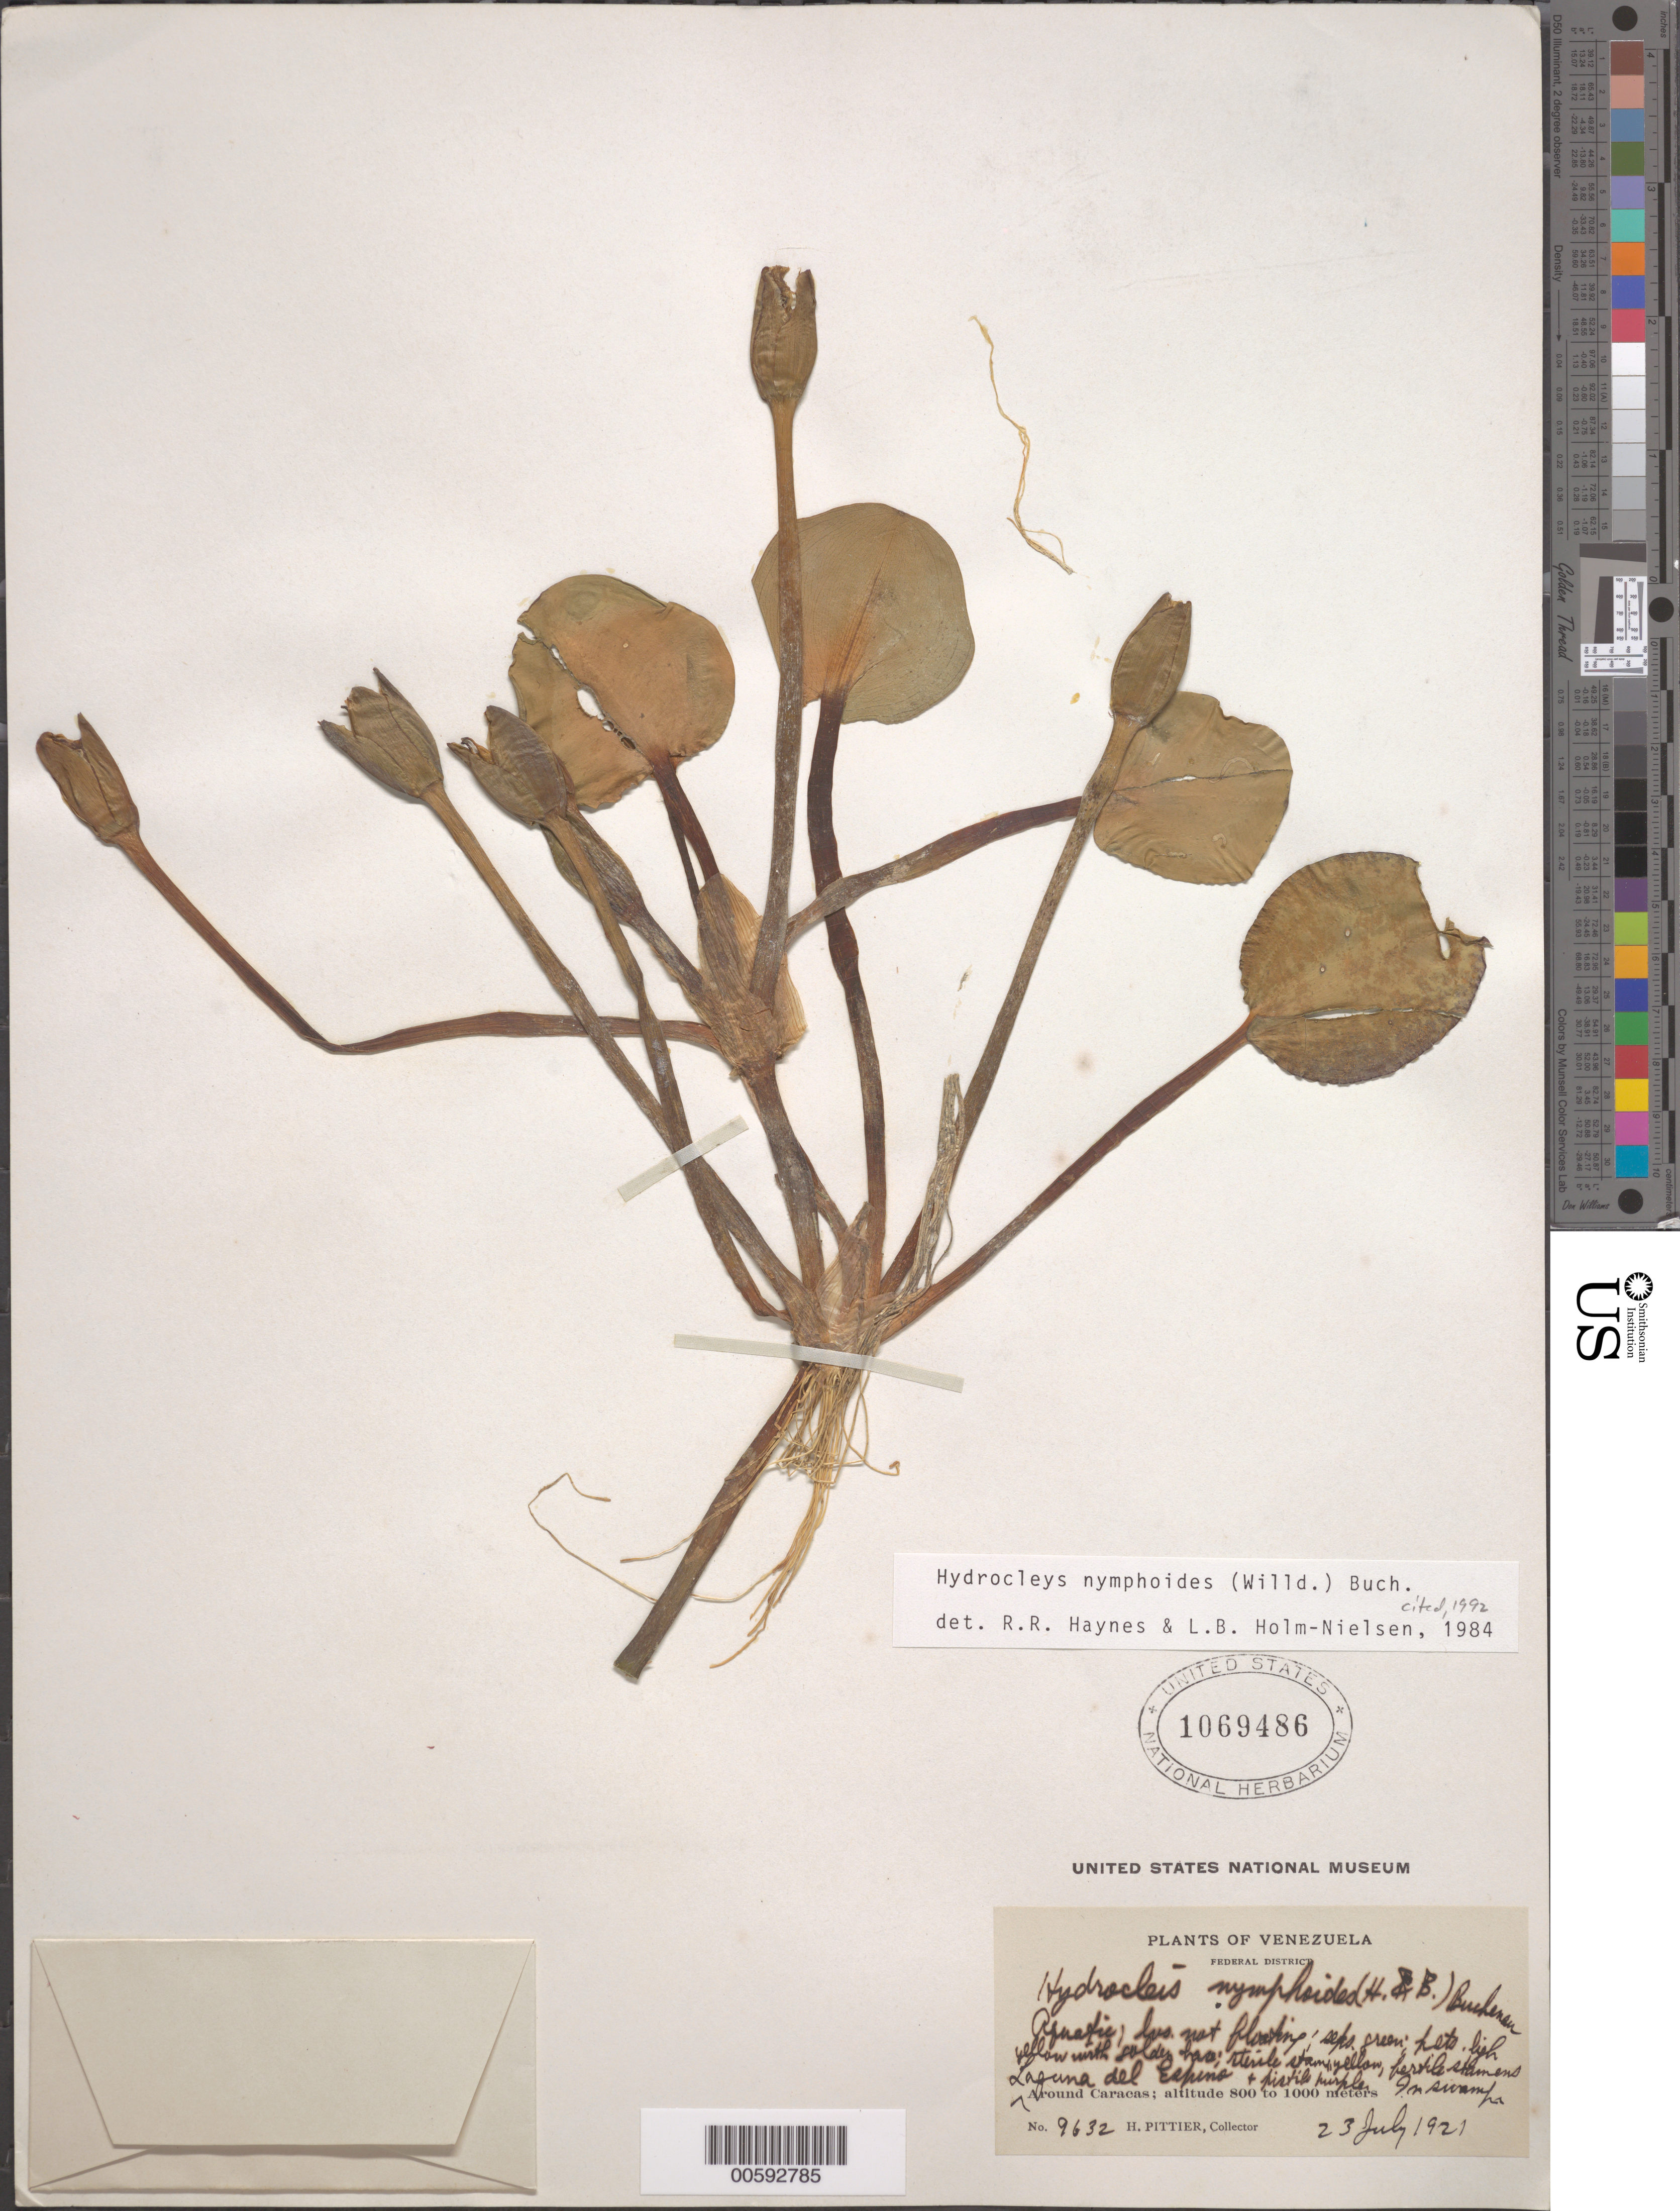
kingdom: Plantae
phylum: Tracheophyta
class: Liliopsida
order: Alismatales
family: Alismataceae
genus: Hydrocleys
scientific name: Hydrocleys nymphoides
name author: (Humb. & Bonpl. ex Willd.) Buchenau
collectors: H. F. Pittier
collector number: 9632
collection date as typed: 23 Jul 1921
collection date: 1921-07-23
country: Venezuela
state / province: Distrito Federal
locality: Laguna del Espina, Around Caracas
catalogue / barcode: US 1069486